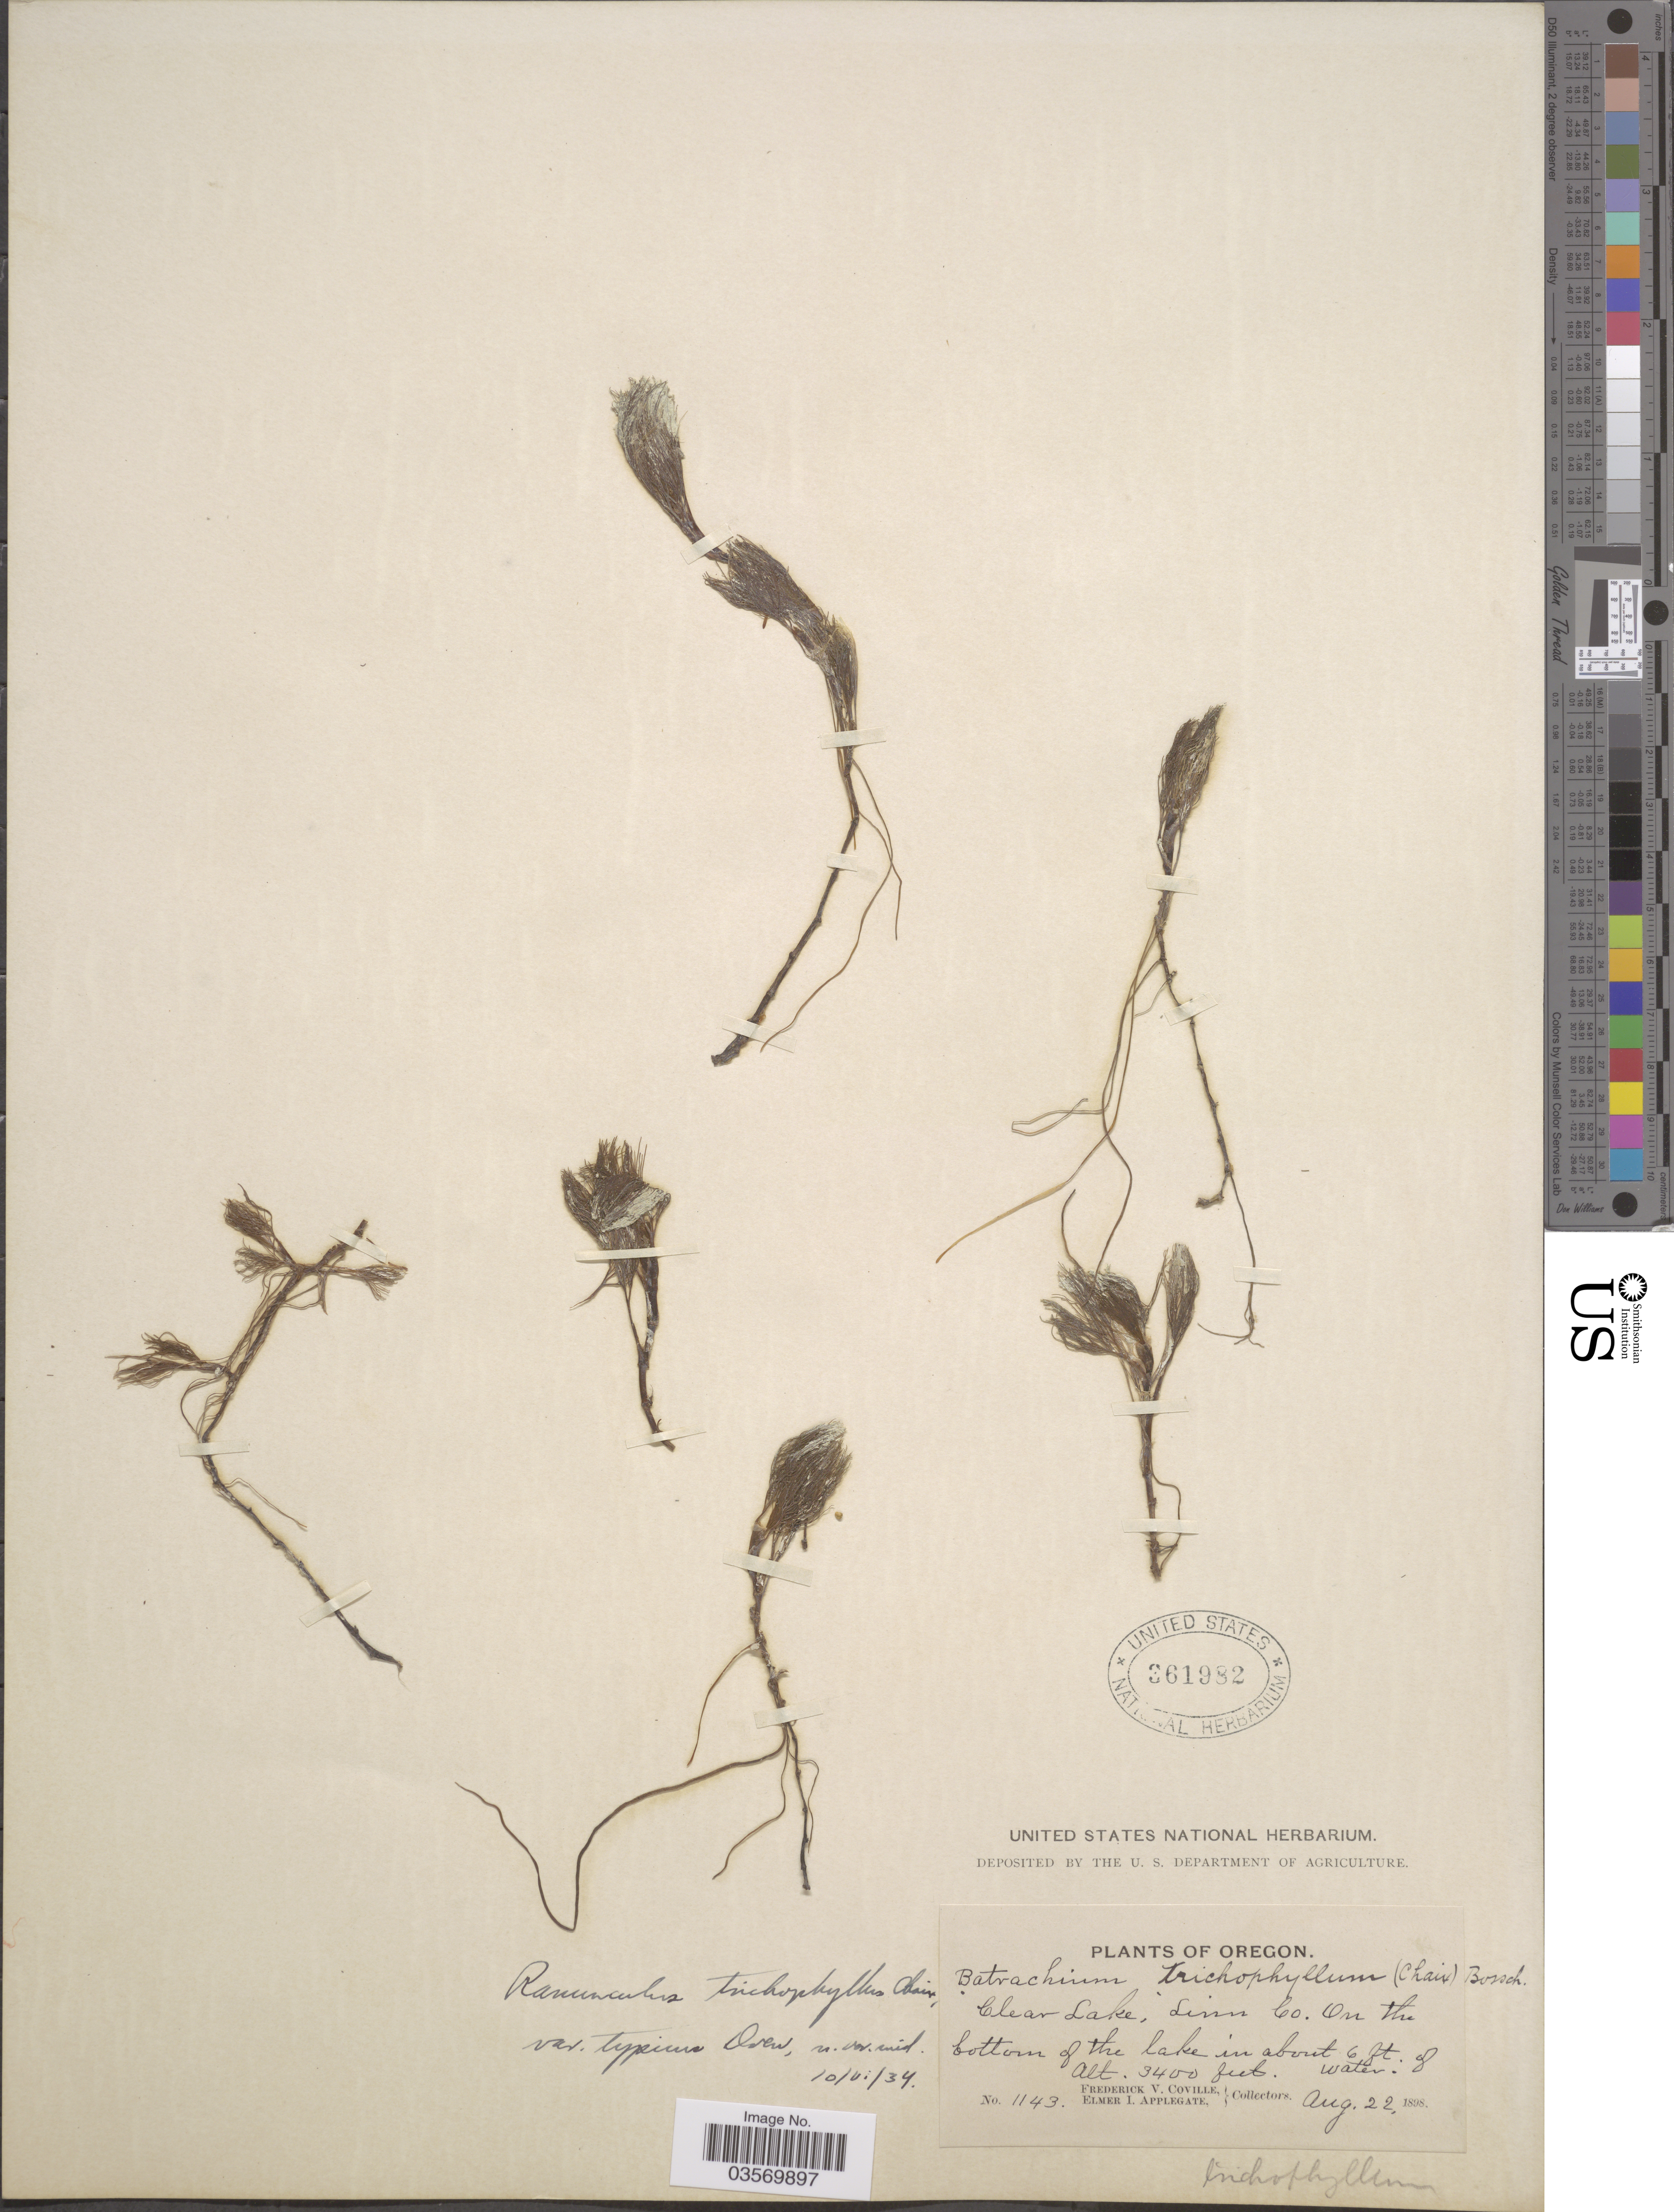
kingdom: Plantae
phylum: Tracheophyta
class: Magnoliopsida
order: Ranunculales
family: Ranunculaceae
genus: Ranunculus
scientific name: Ranunculus trichophyllus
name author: Chaix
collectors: F. V. Coville & E. I. Applegate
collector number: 1143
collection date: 1898-08-22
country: United States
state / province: Oregon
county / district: Linn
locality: Clear Lake, Linn Co.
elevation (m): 1036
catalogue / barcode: US 361982